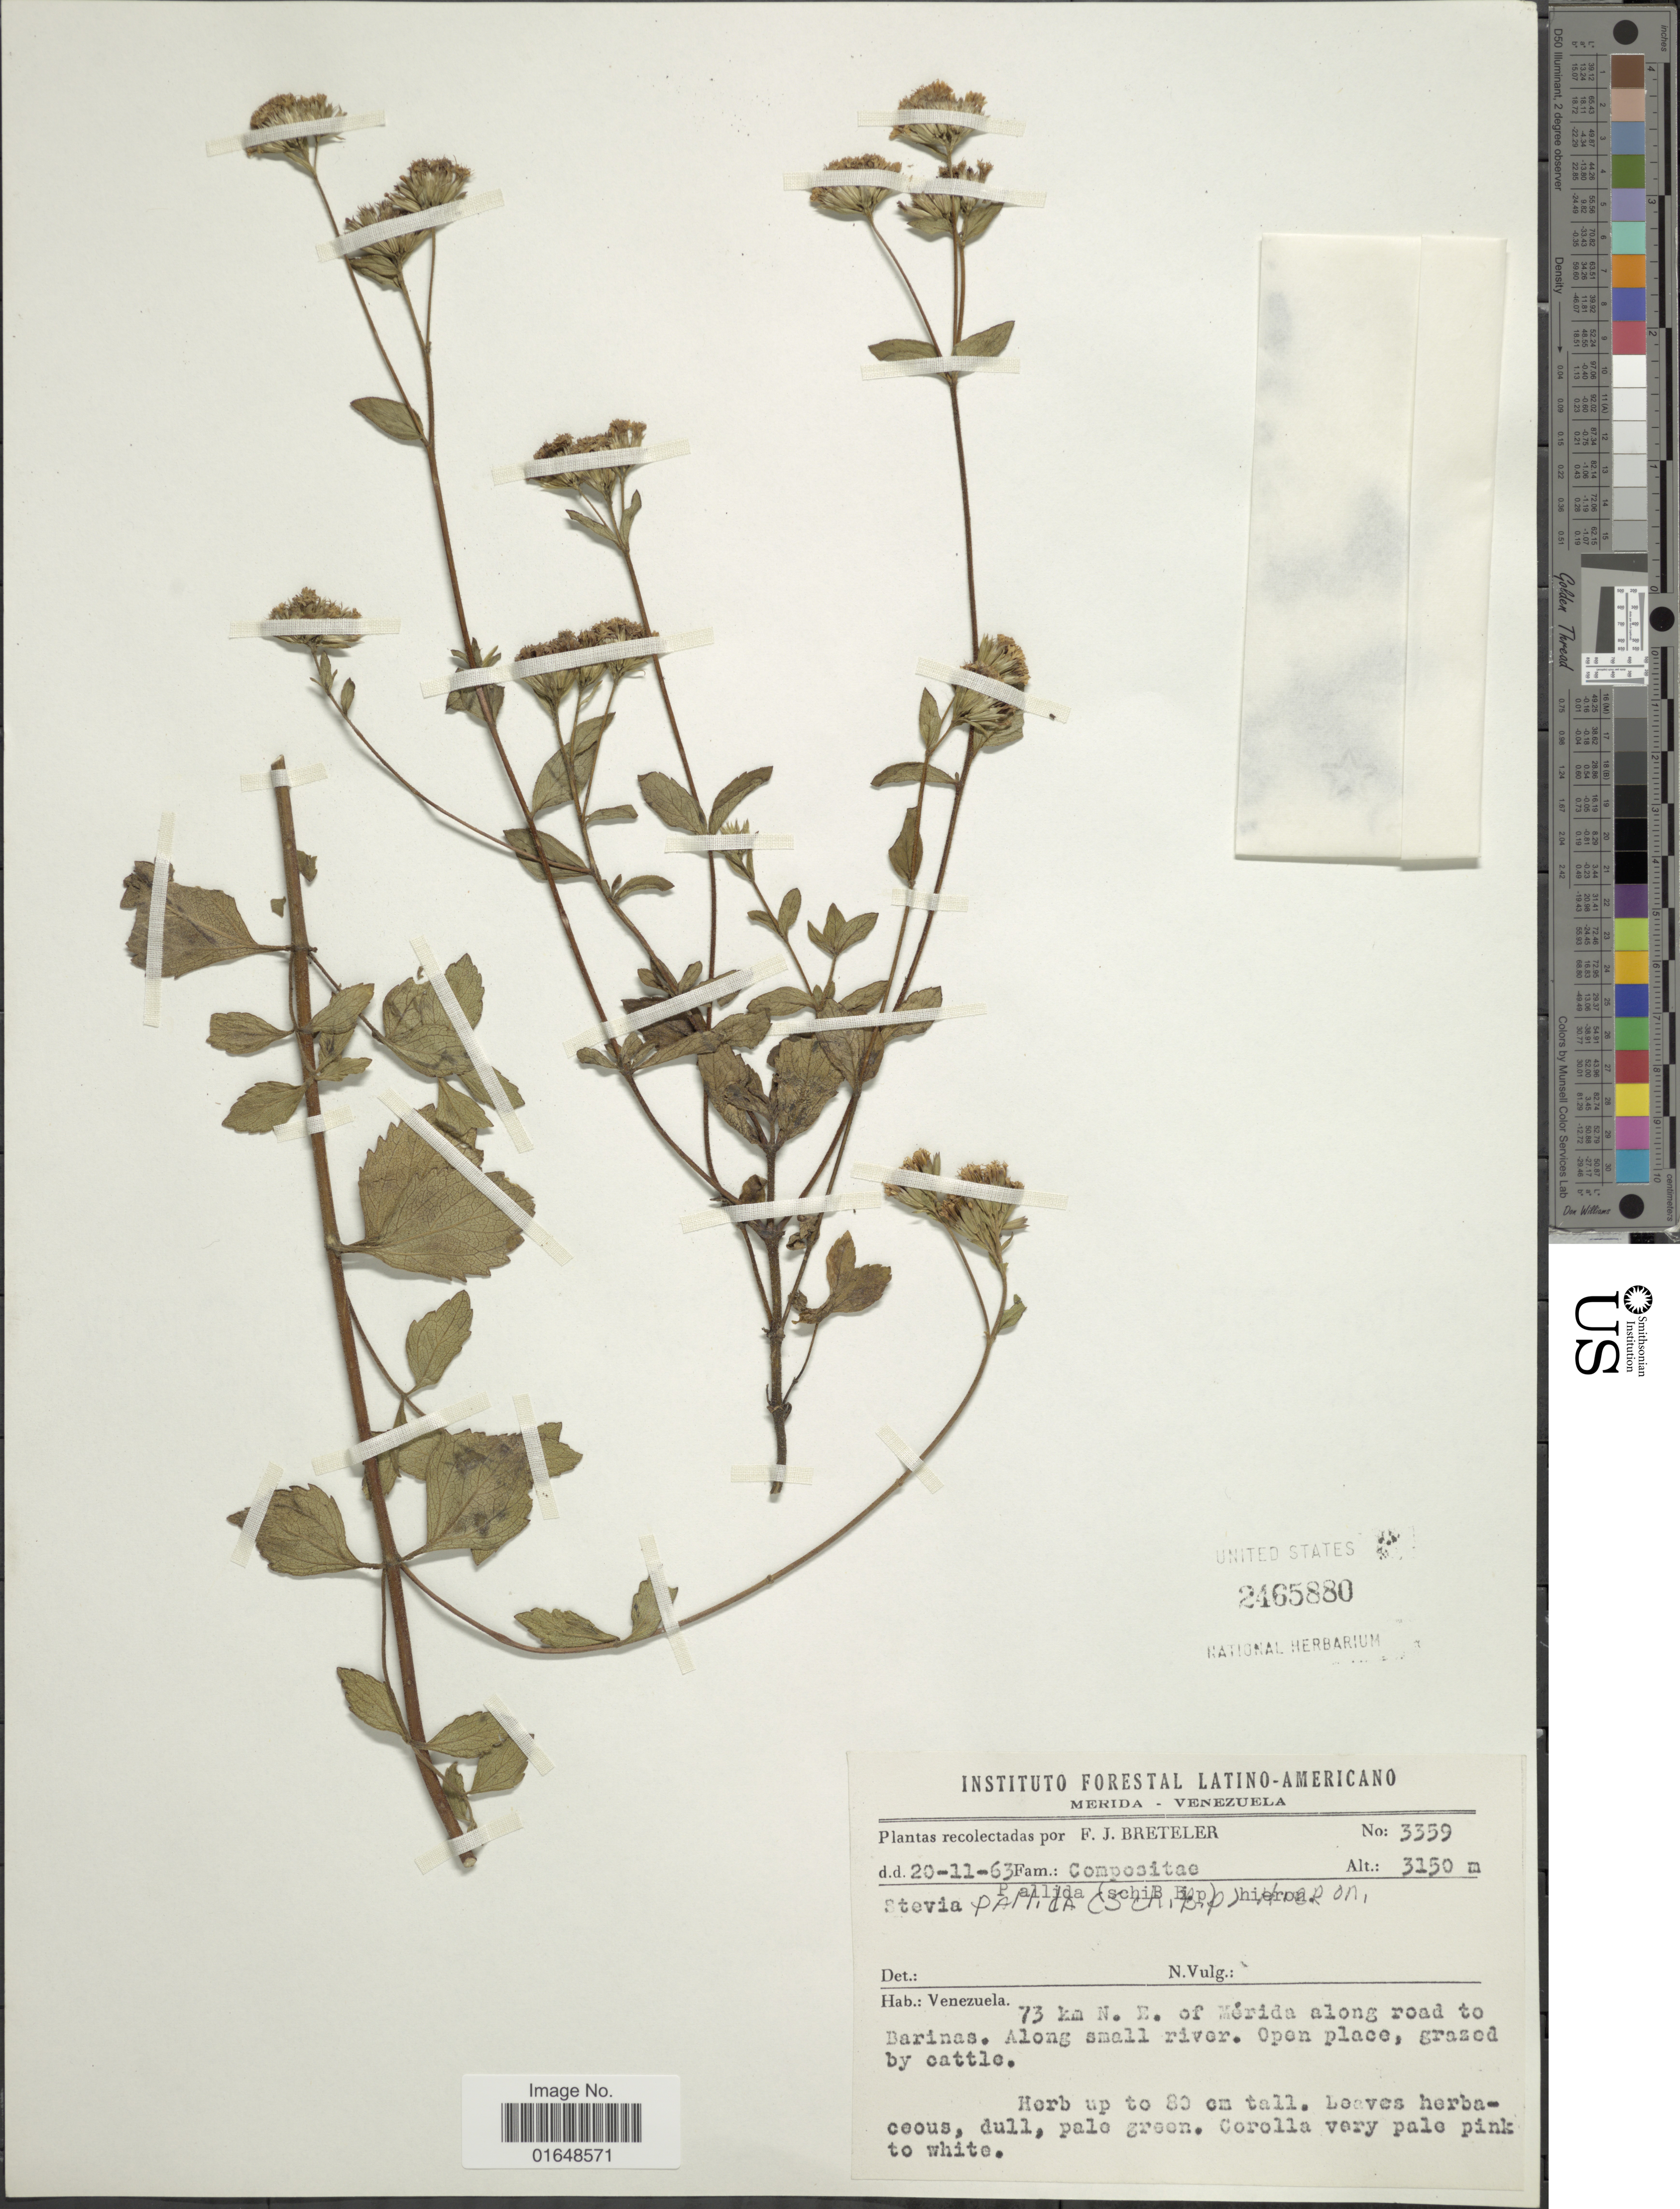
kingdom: Plantae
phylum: Tracheophyta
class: Magnoliopsida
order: Asterales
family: Asteraceae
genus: Stevia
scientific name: Stevia pallida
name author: Mart. in Baker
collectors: F. J. Breteler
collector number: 3359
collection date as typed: Transcribed d/m/y: 20/11/63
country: Venezuela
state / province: Mérida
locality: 73 km N.E. of Mérida along road to Barinas. Along small river.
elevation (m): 3150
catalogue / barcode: US 2465880